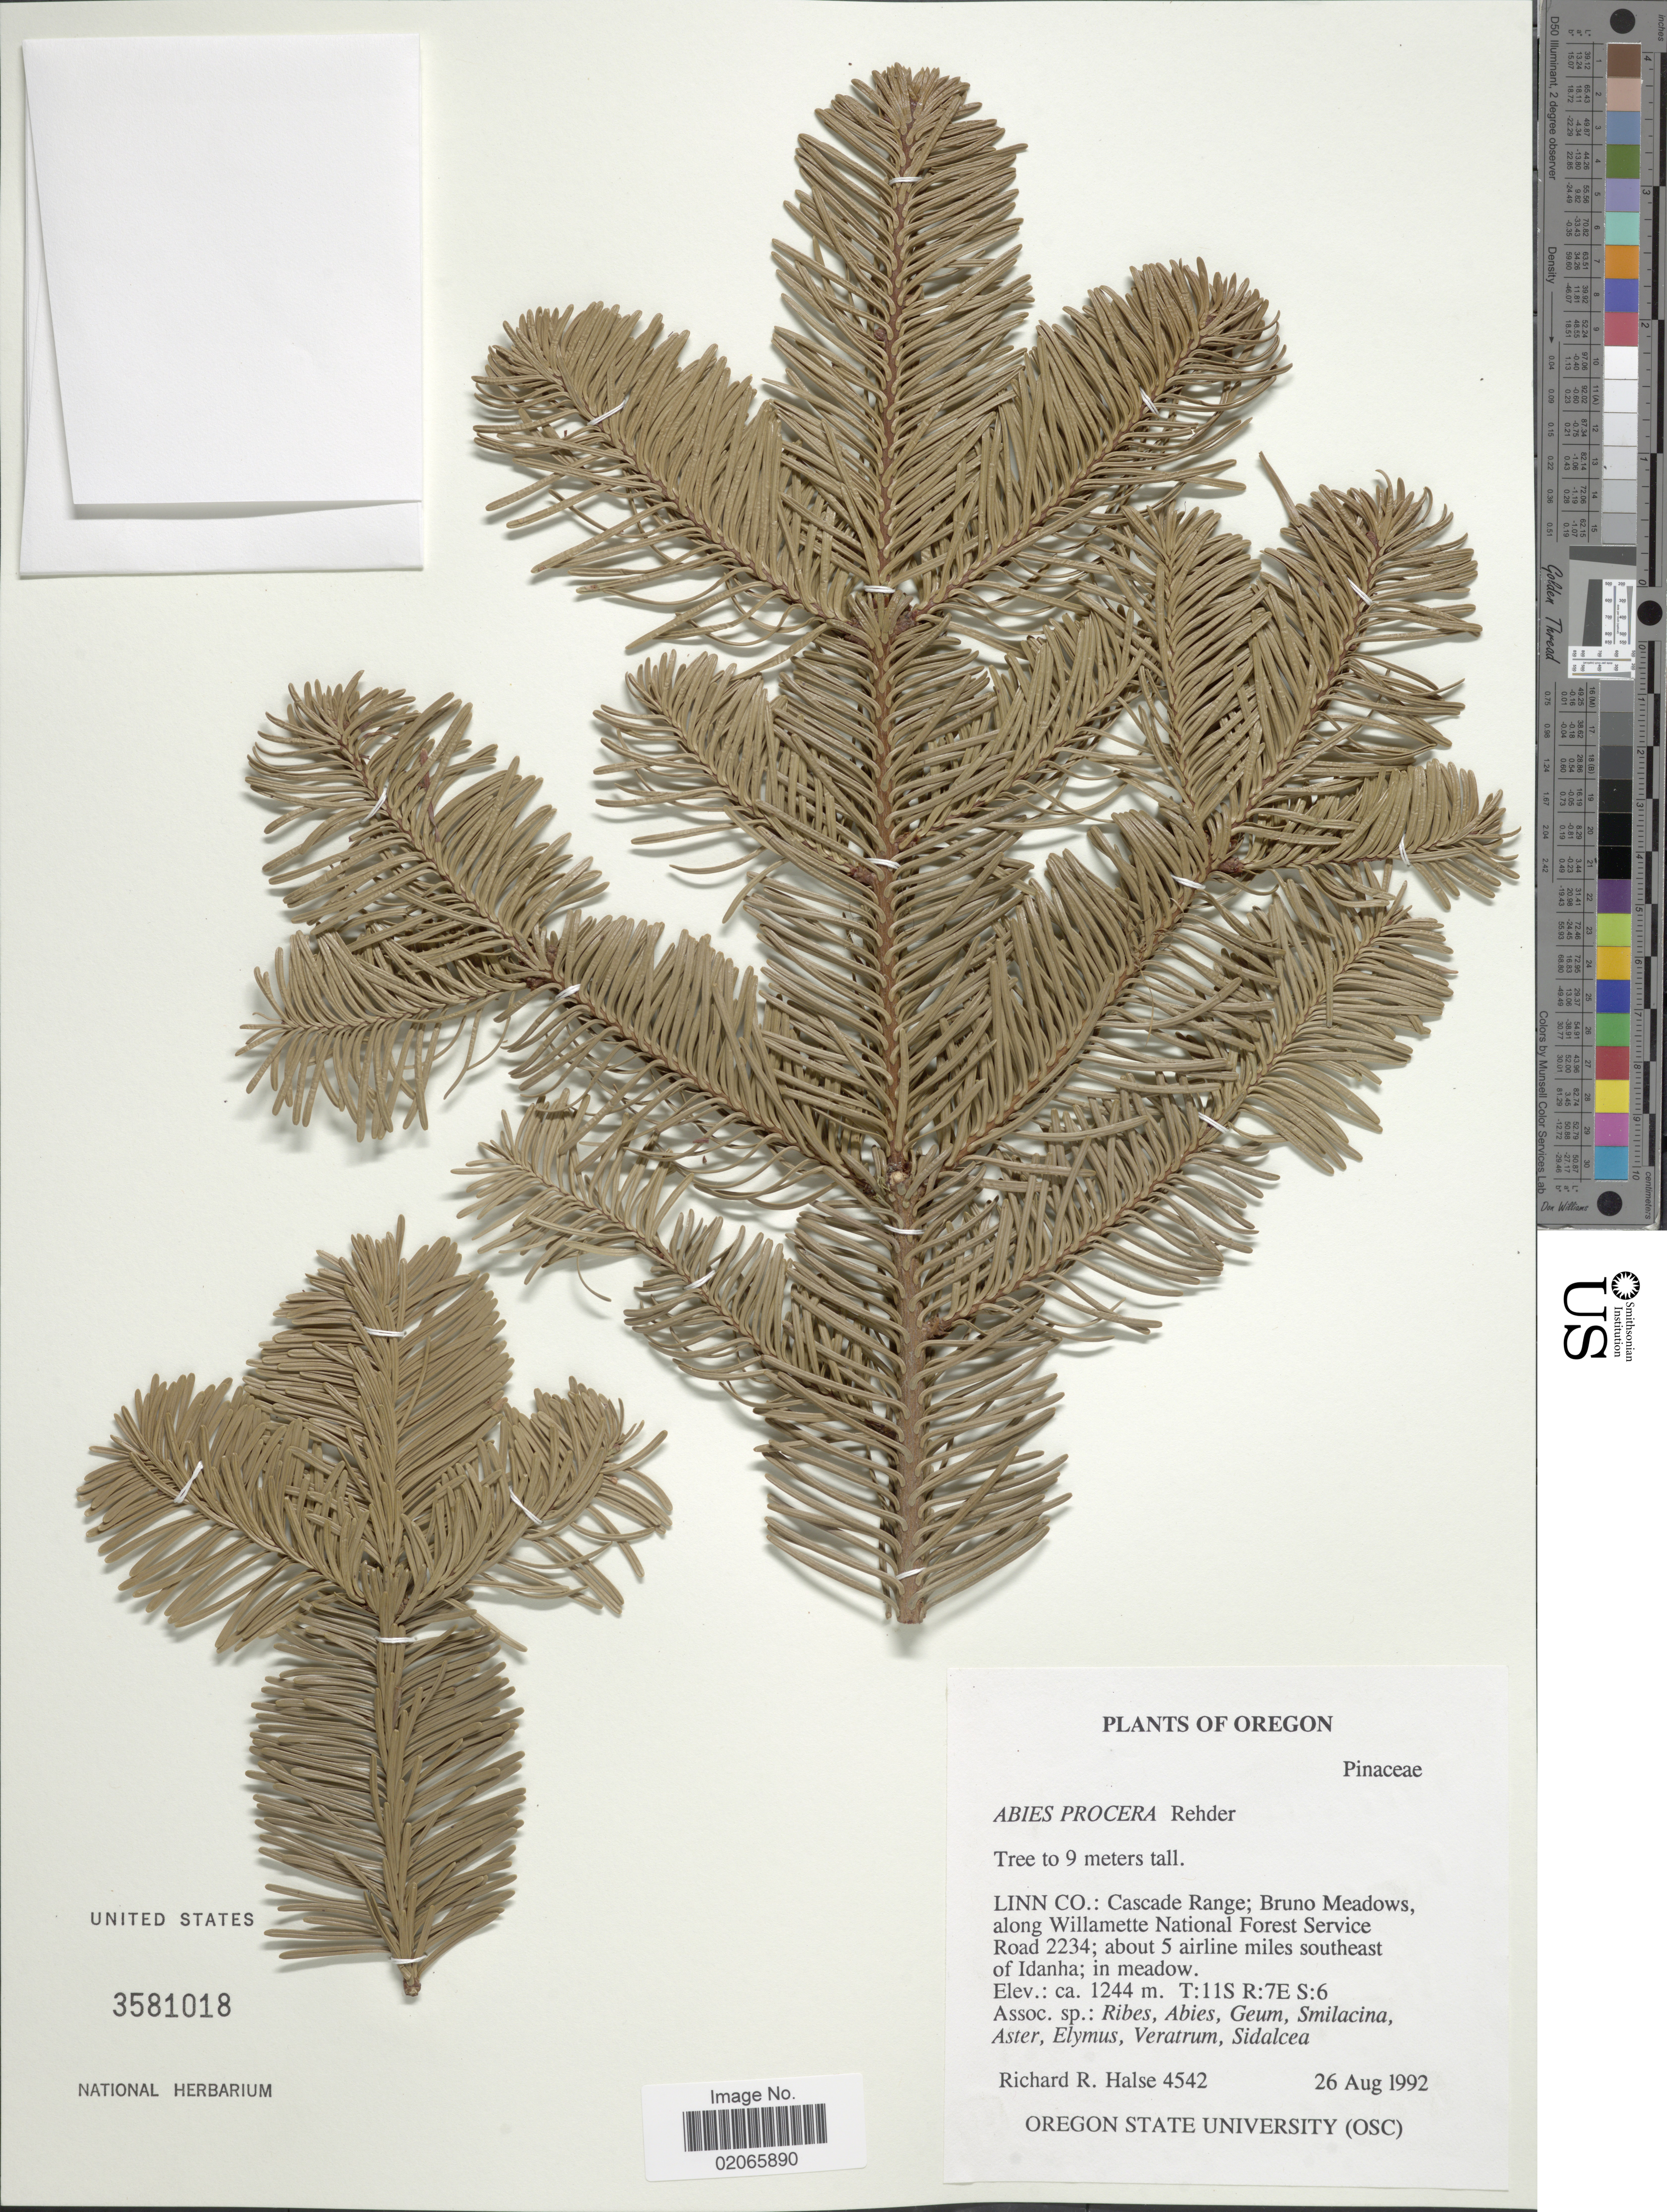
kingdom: Plantae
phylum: Tracheophyta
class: Pinopsida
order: Pinales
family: Pinaceae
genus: Abies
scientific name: Abies procera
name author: Rehder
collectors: R. Halse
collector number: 4542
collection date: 1992-08-26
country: United States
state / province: Oregon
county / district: Linn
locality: Linn Co.: Cascade Range; Bruno Meadows, along Willamette National Forest Service Road 2234; about 5 airline miles southeast of Idanha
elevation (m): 1244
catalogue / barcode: US 3581018